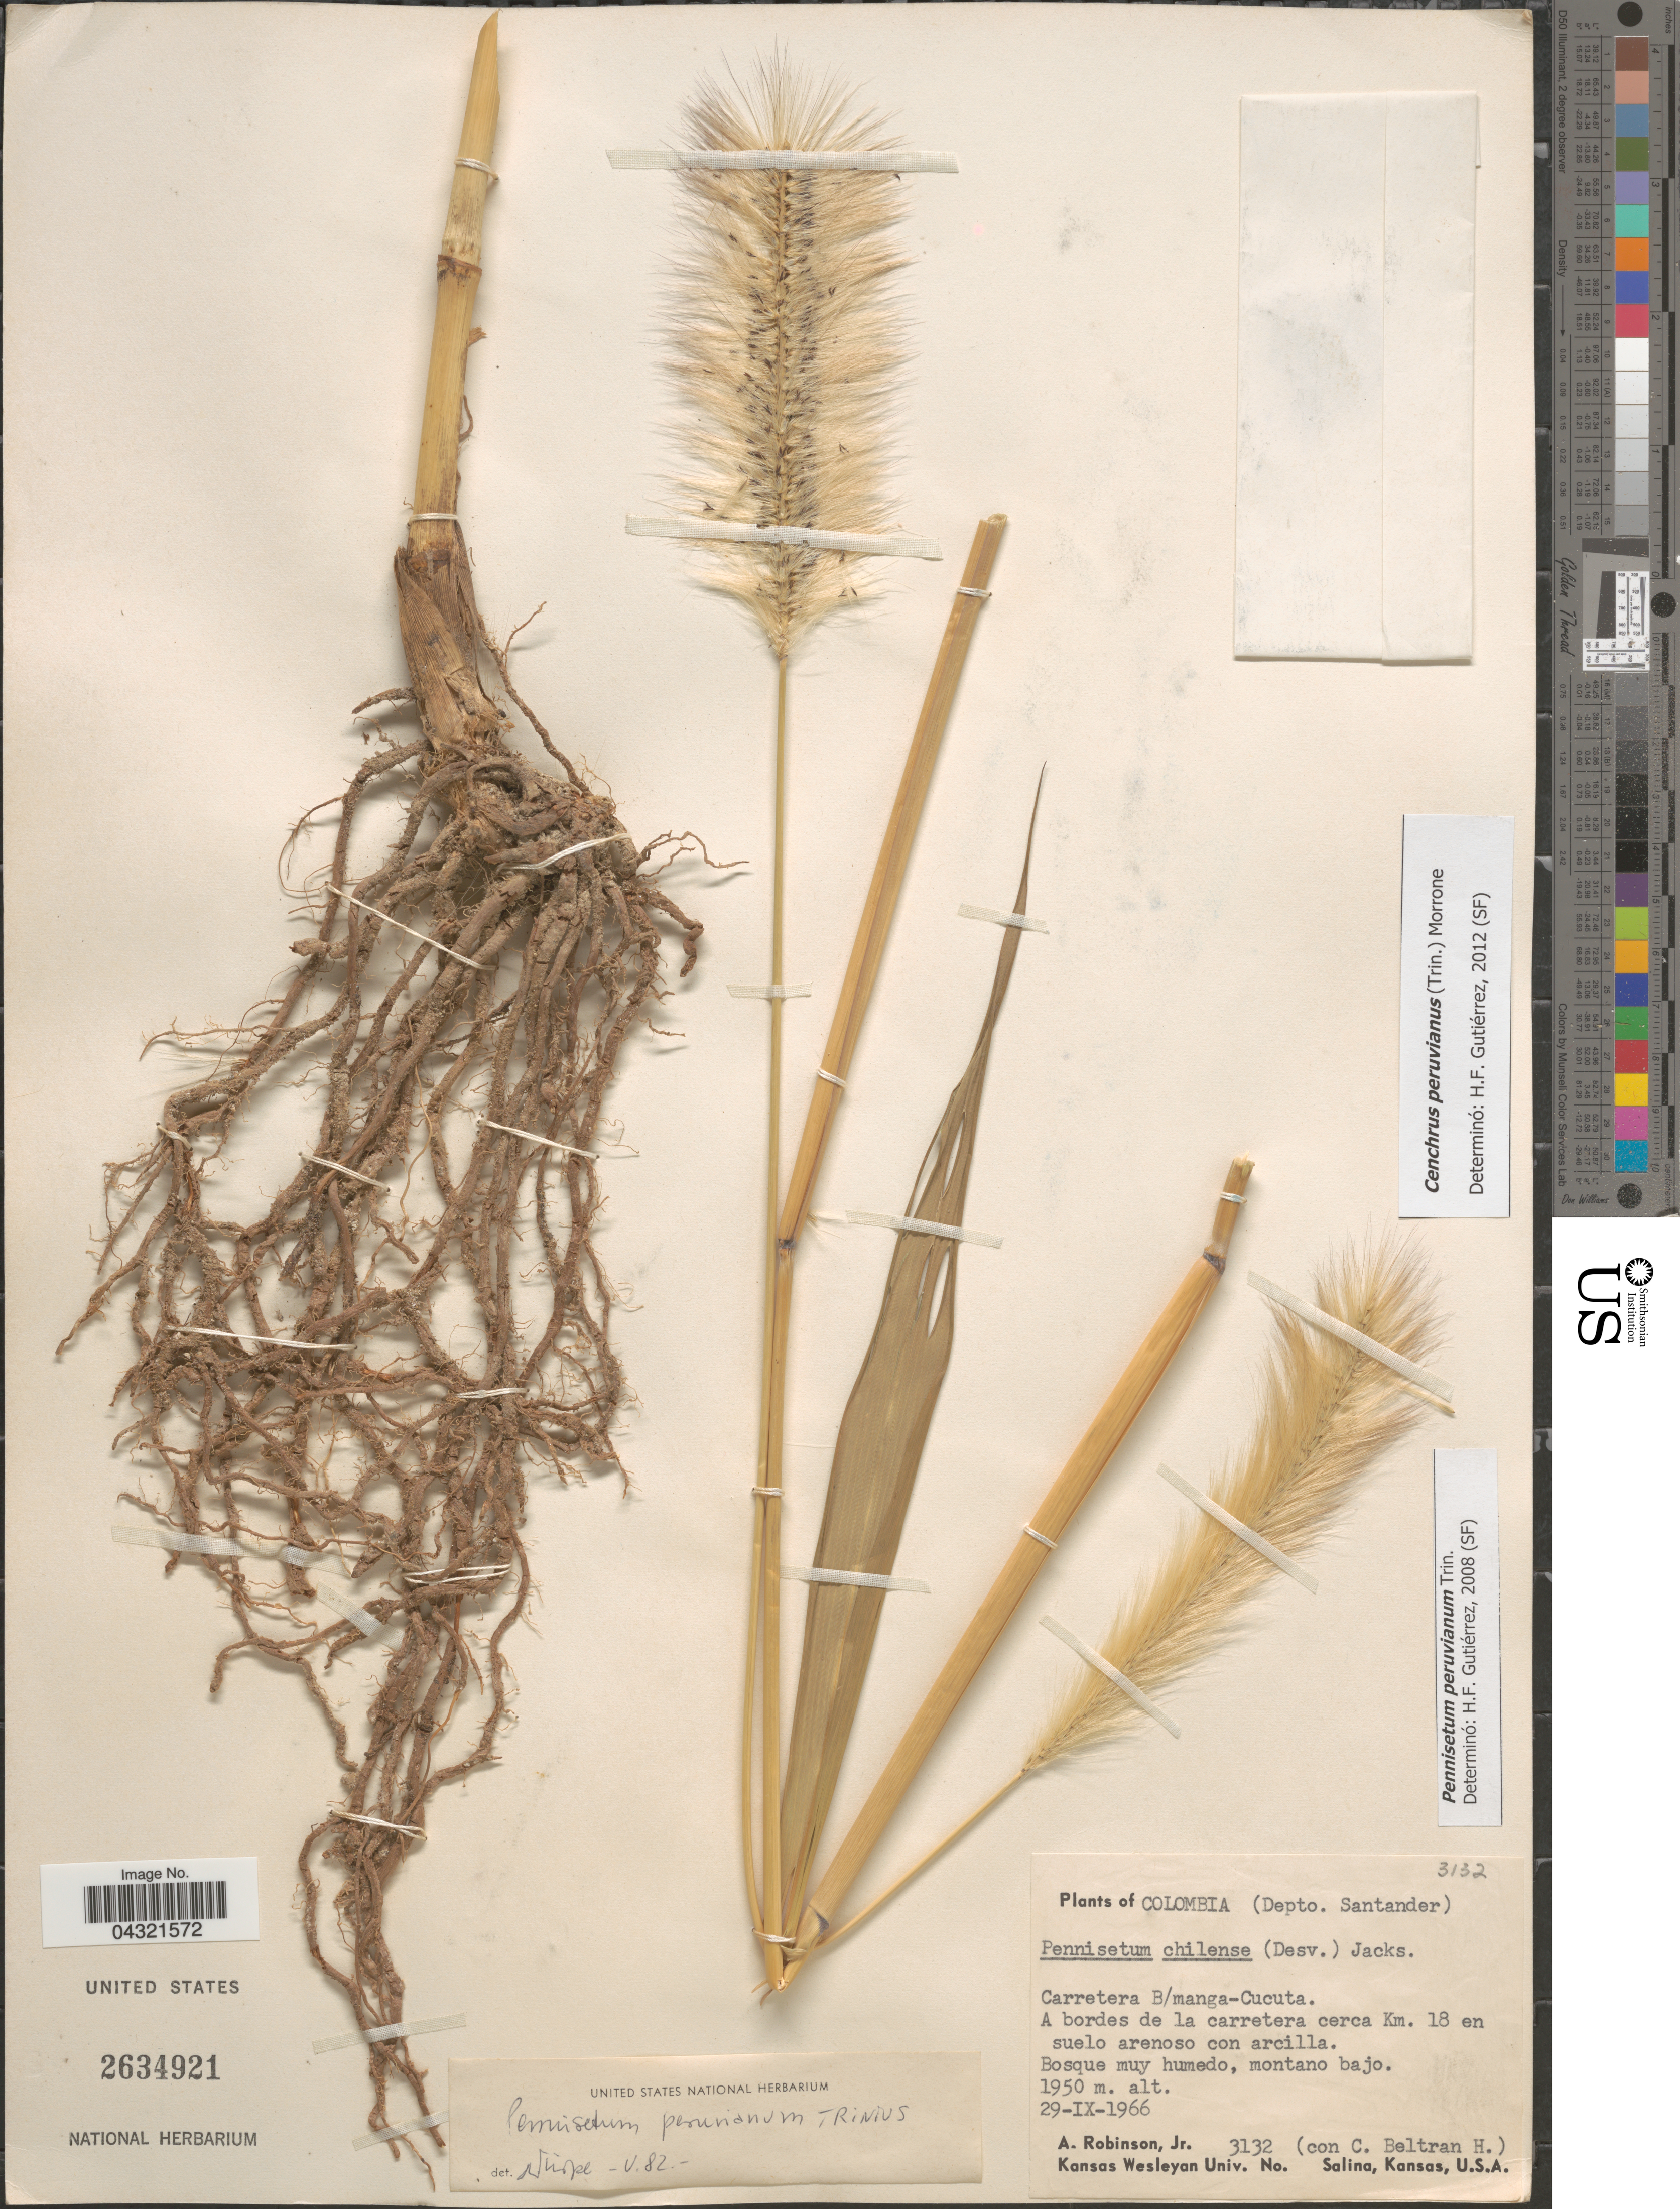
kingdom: Plantae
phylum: Tracheophyta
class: Liliopsida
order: Poales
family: Poaceae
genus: Cenchrus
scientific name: Cenchrus peruvianus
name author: (Trin.) Morrone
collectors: A. Robinson & H. Beltran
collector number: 3132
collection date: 1966-09-29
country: Colombia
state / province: Santander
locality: (Depto. Santander). Carretera B/manga-Cucuta. A bordes de la carretera cerca Km. 18 en suelo arenoso con arcilla. Bosque muy humedo, montano bajo.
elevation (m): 1950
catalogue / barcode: US 2634921